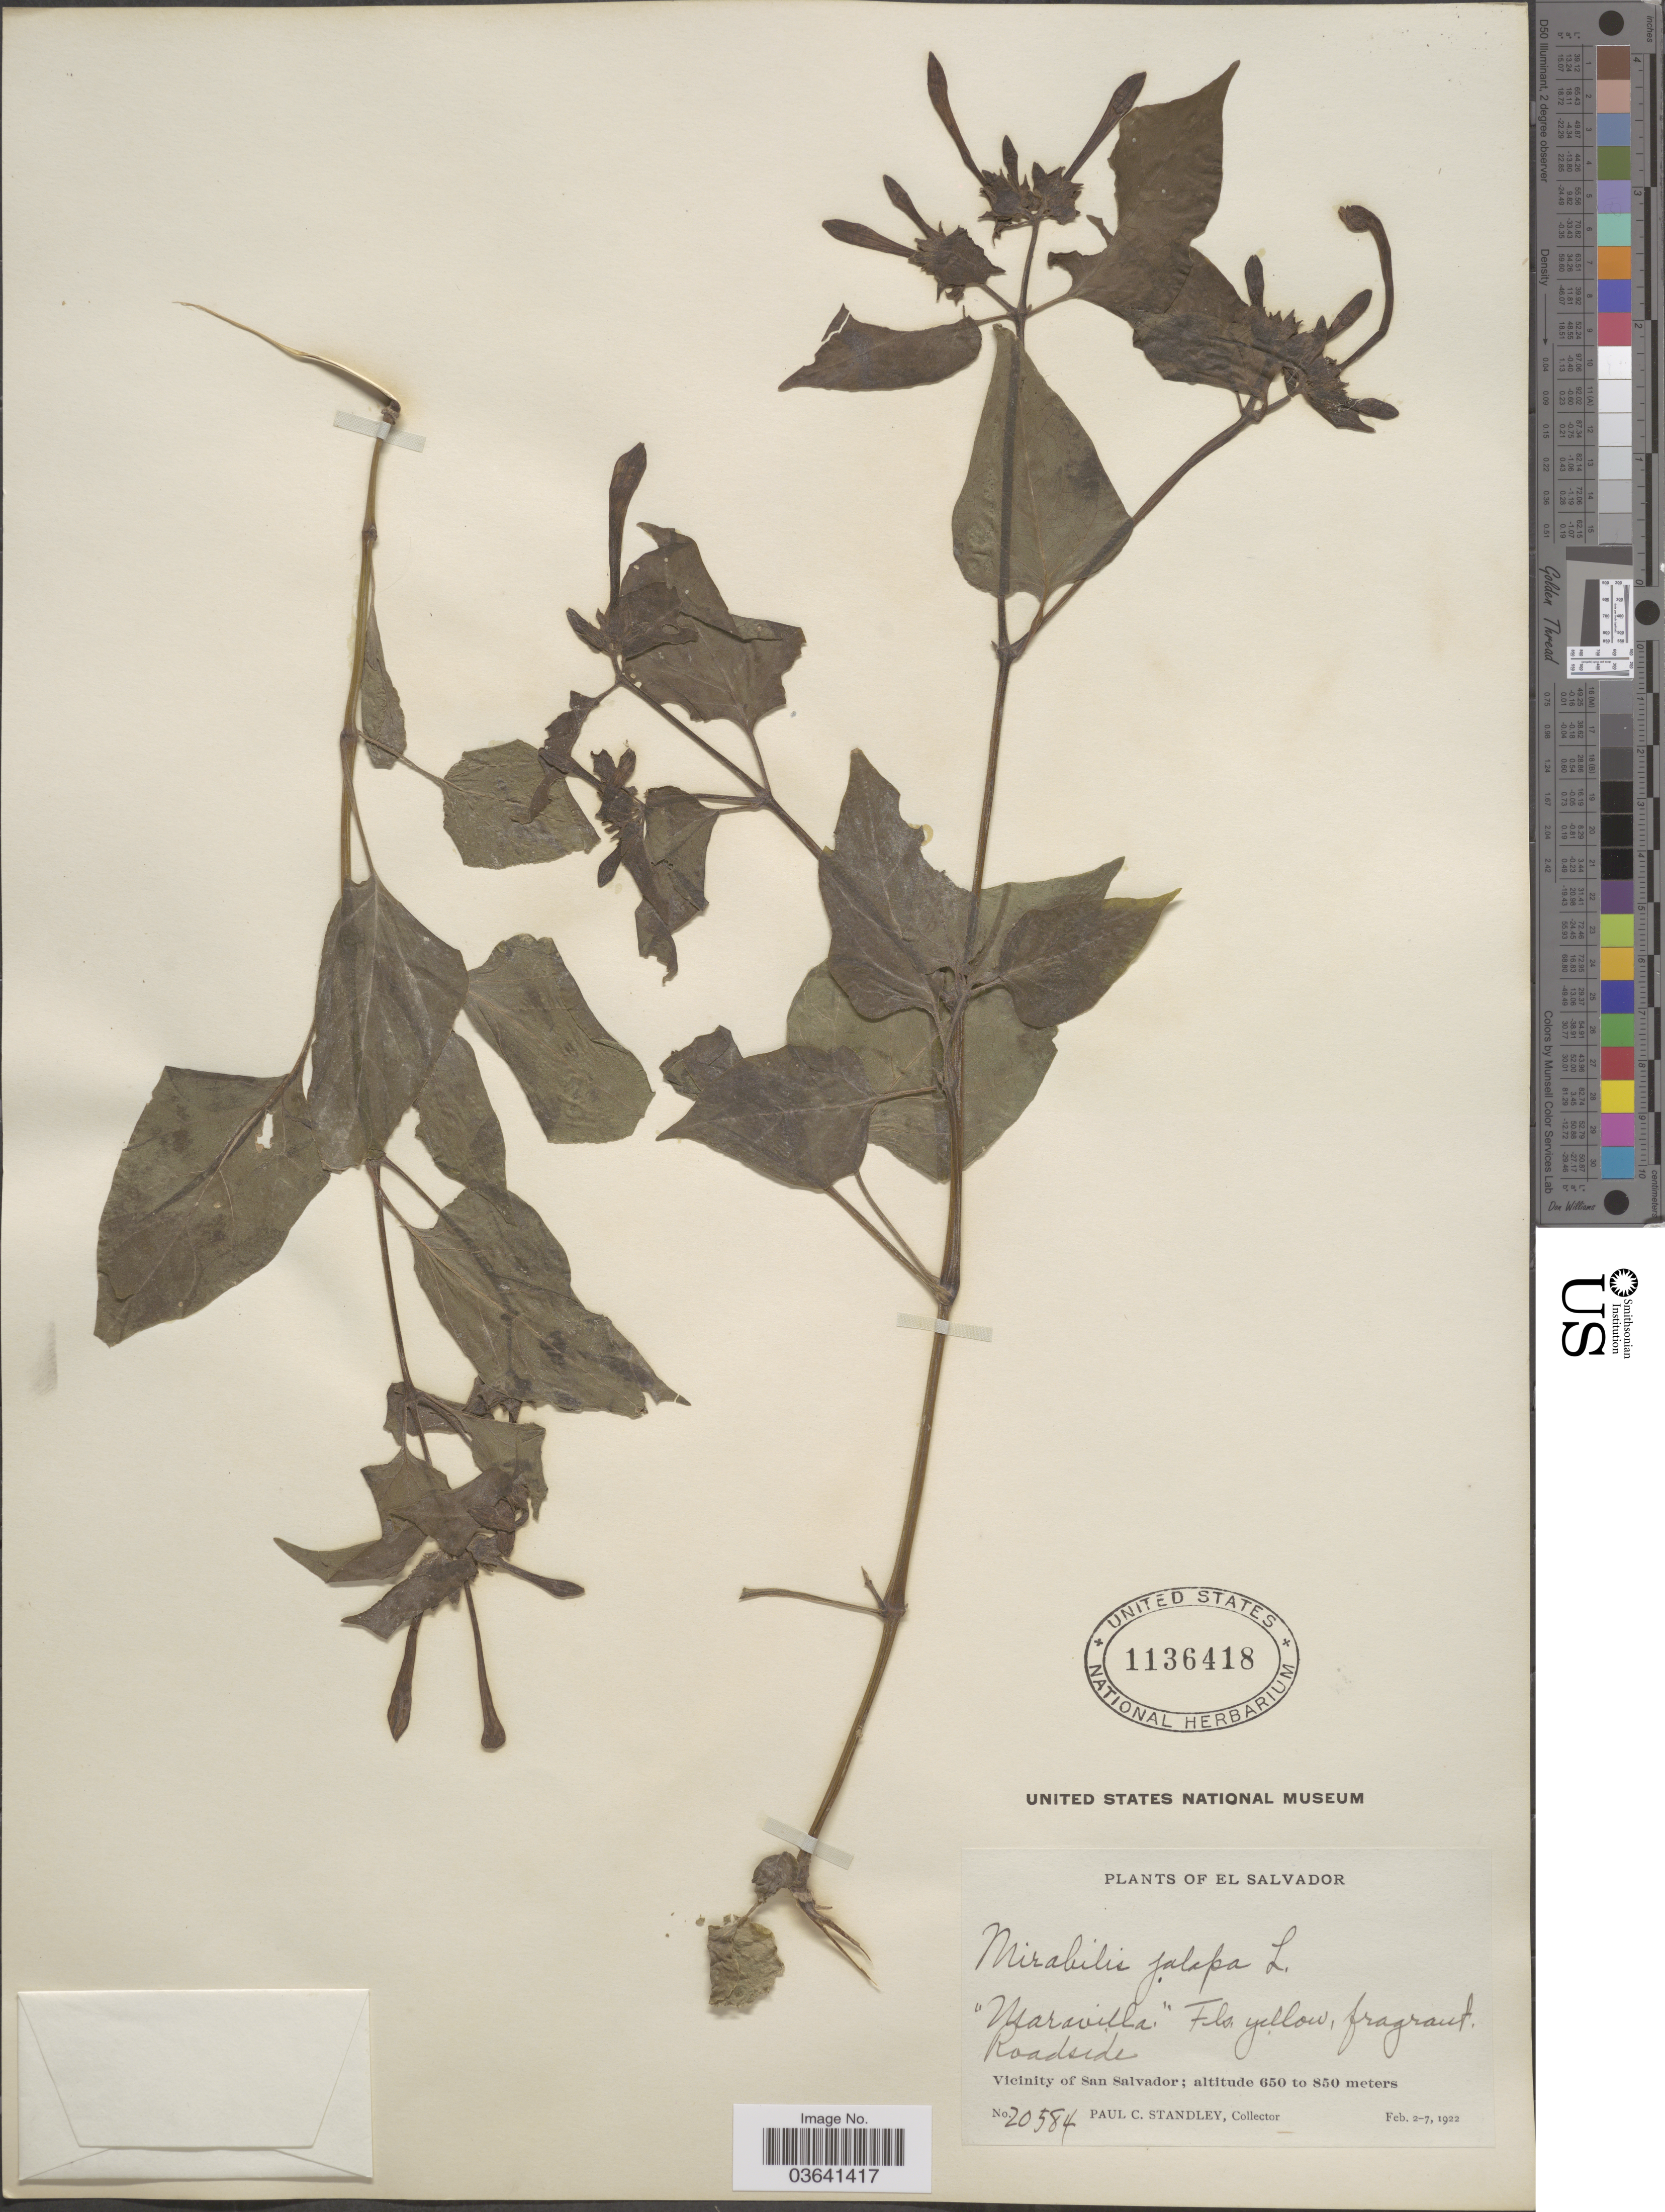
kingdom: Plantae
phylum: Tracheophyta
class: Magnoliopsida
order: Caryophyllales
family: Nyctaginaceae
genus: Mirabilis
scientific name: Mirabilis jalapa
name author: L.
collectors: P. C. Standley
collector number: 20584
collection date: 1922-02-02/1922-02-07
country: El Salvador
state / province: San Salvador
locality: Vicinity of San Salvador.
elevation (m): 650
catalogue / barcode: US 1136418